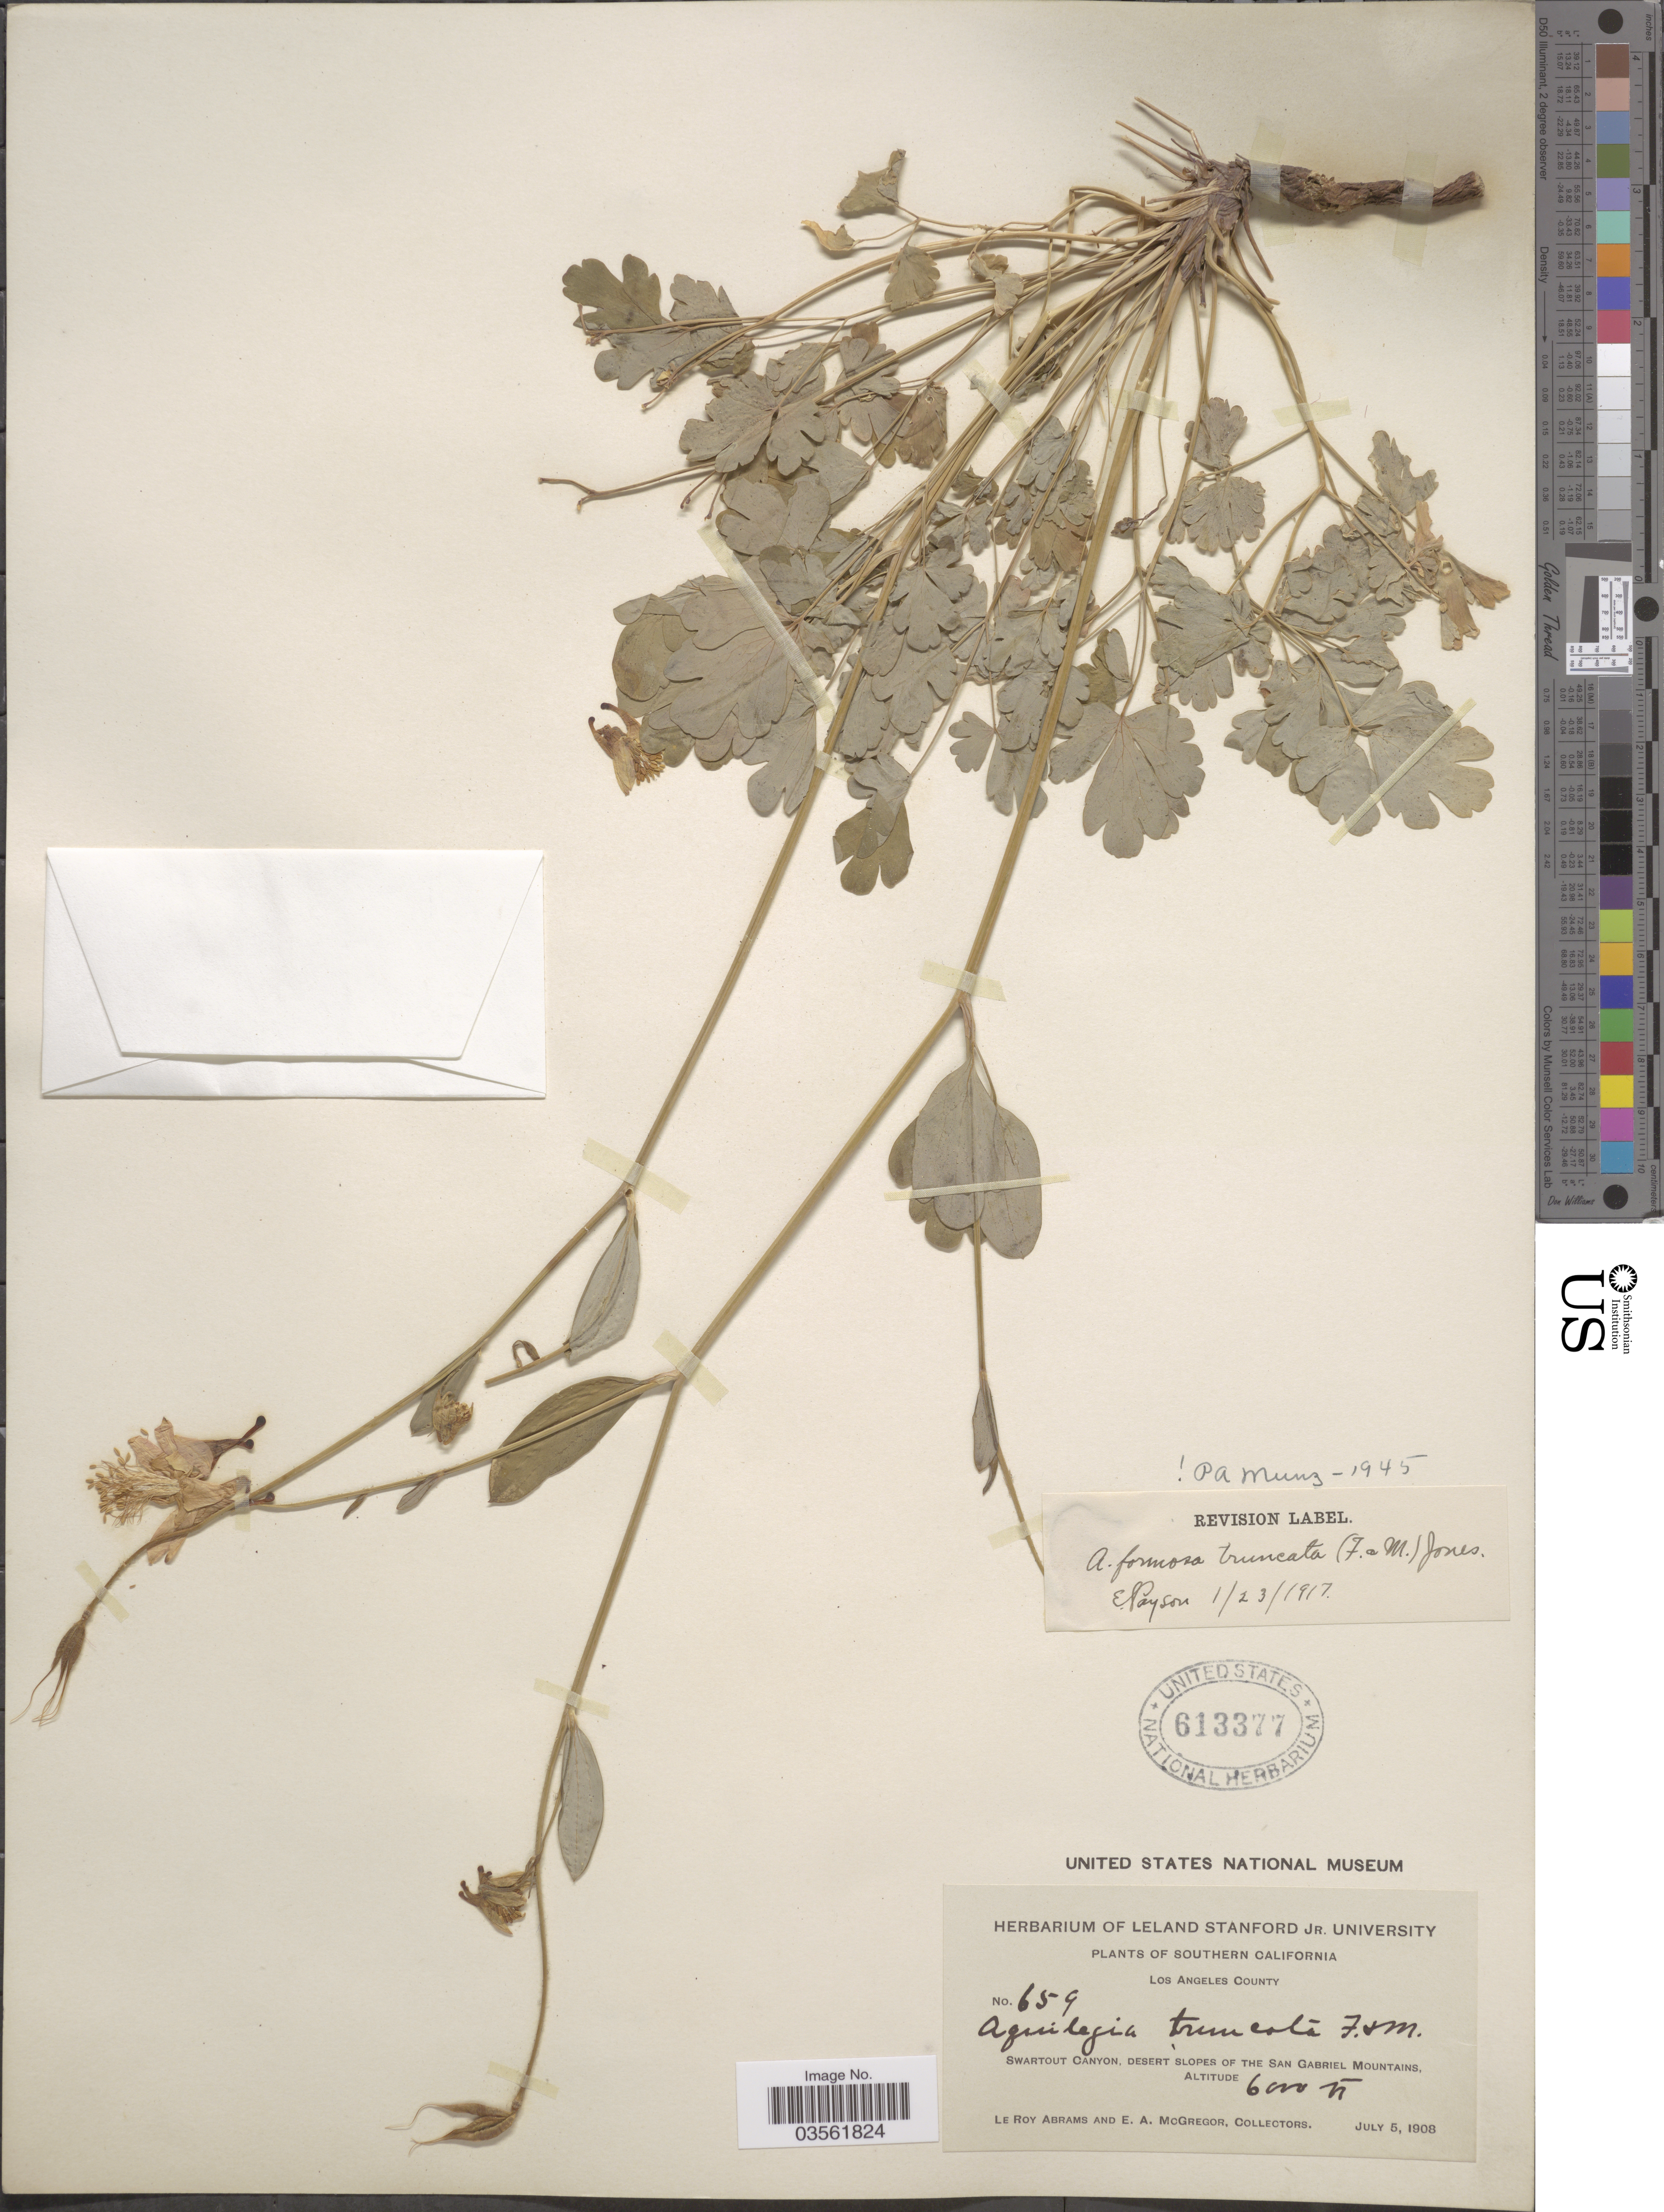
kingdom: Plantae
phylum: Tracheophyta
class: Magnoliopsida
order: Ranunculales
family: Ranunculaceae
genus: Aquilegia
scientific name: Aquilegia formosa var. truncata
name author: M.E. Jones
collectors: L. Abrams & E. A. McGregor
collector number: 659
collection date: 1908-07-05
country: United States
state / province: California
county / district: Los Angeles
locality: Southern California. Los Angeles County. Swartout Canyon, Desert slopes of the San Gabriel Mountains.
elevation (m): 1829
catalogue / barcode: US 613377